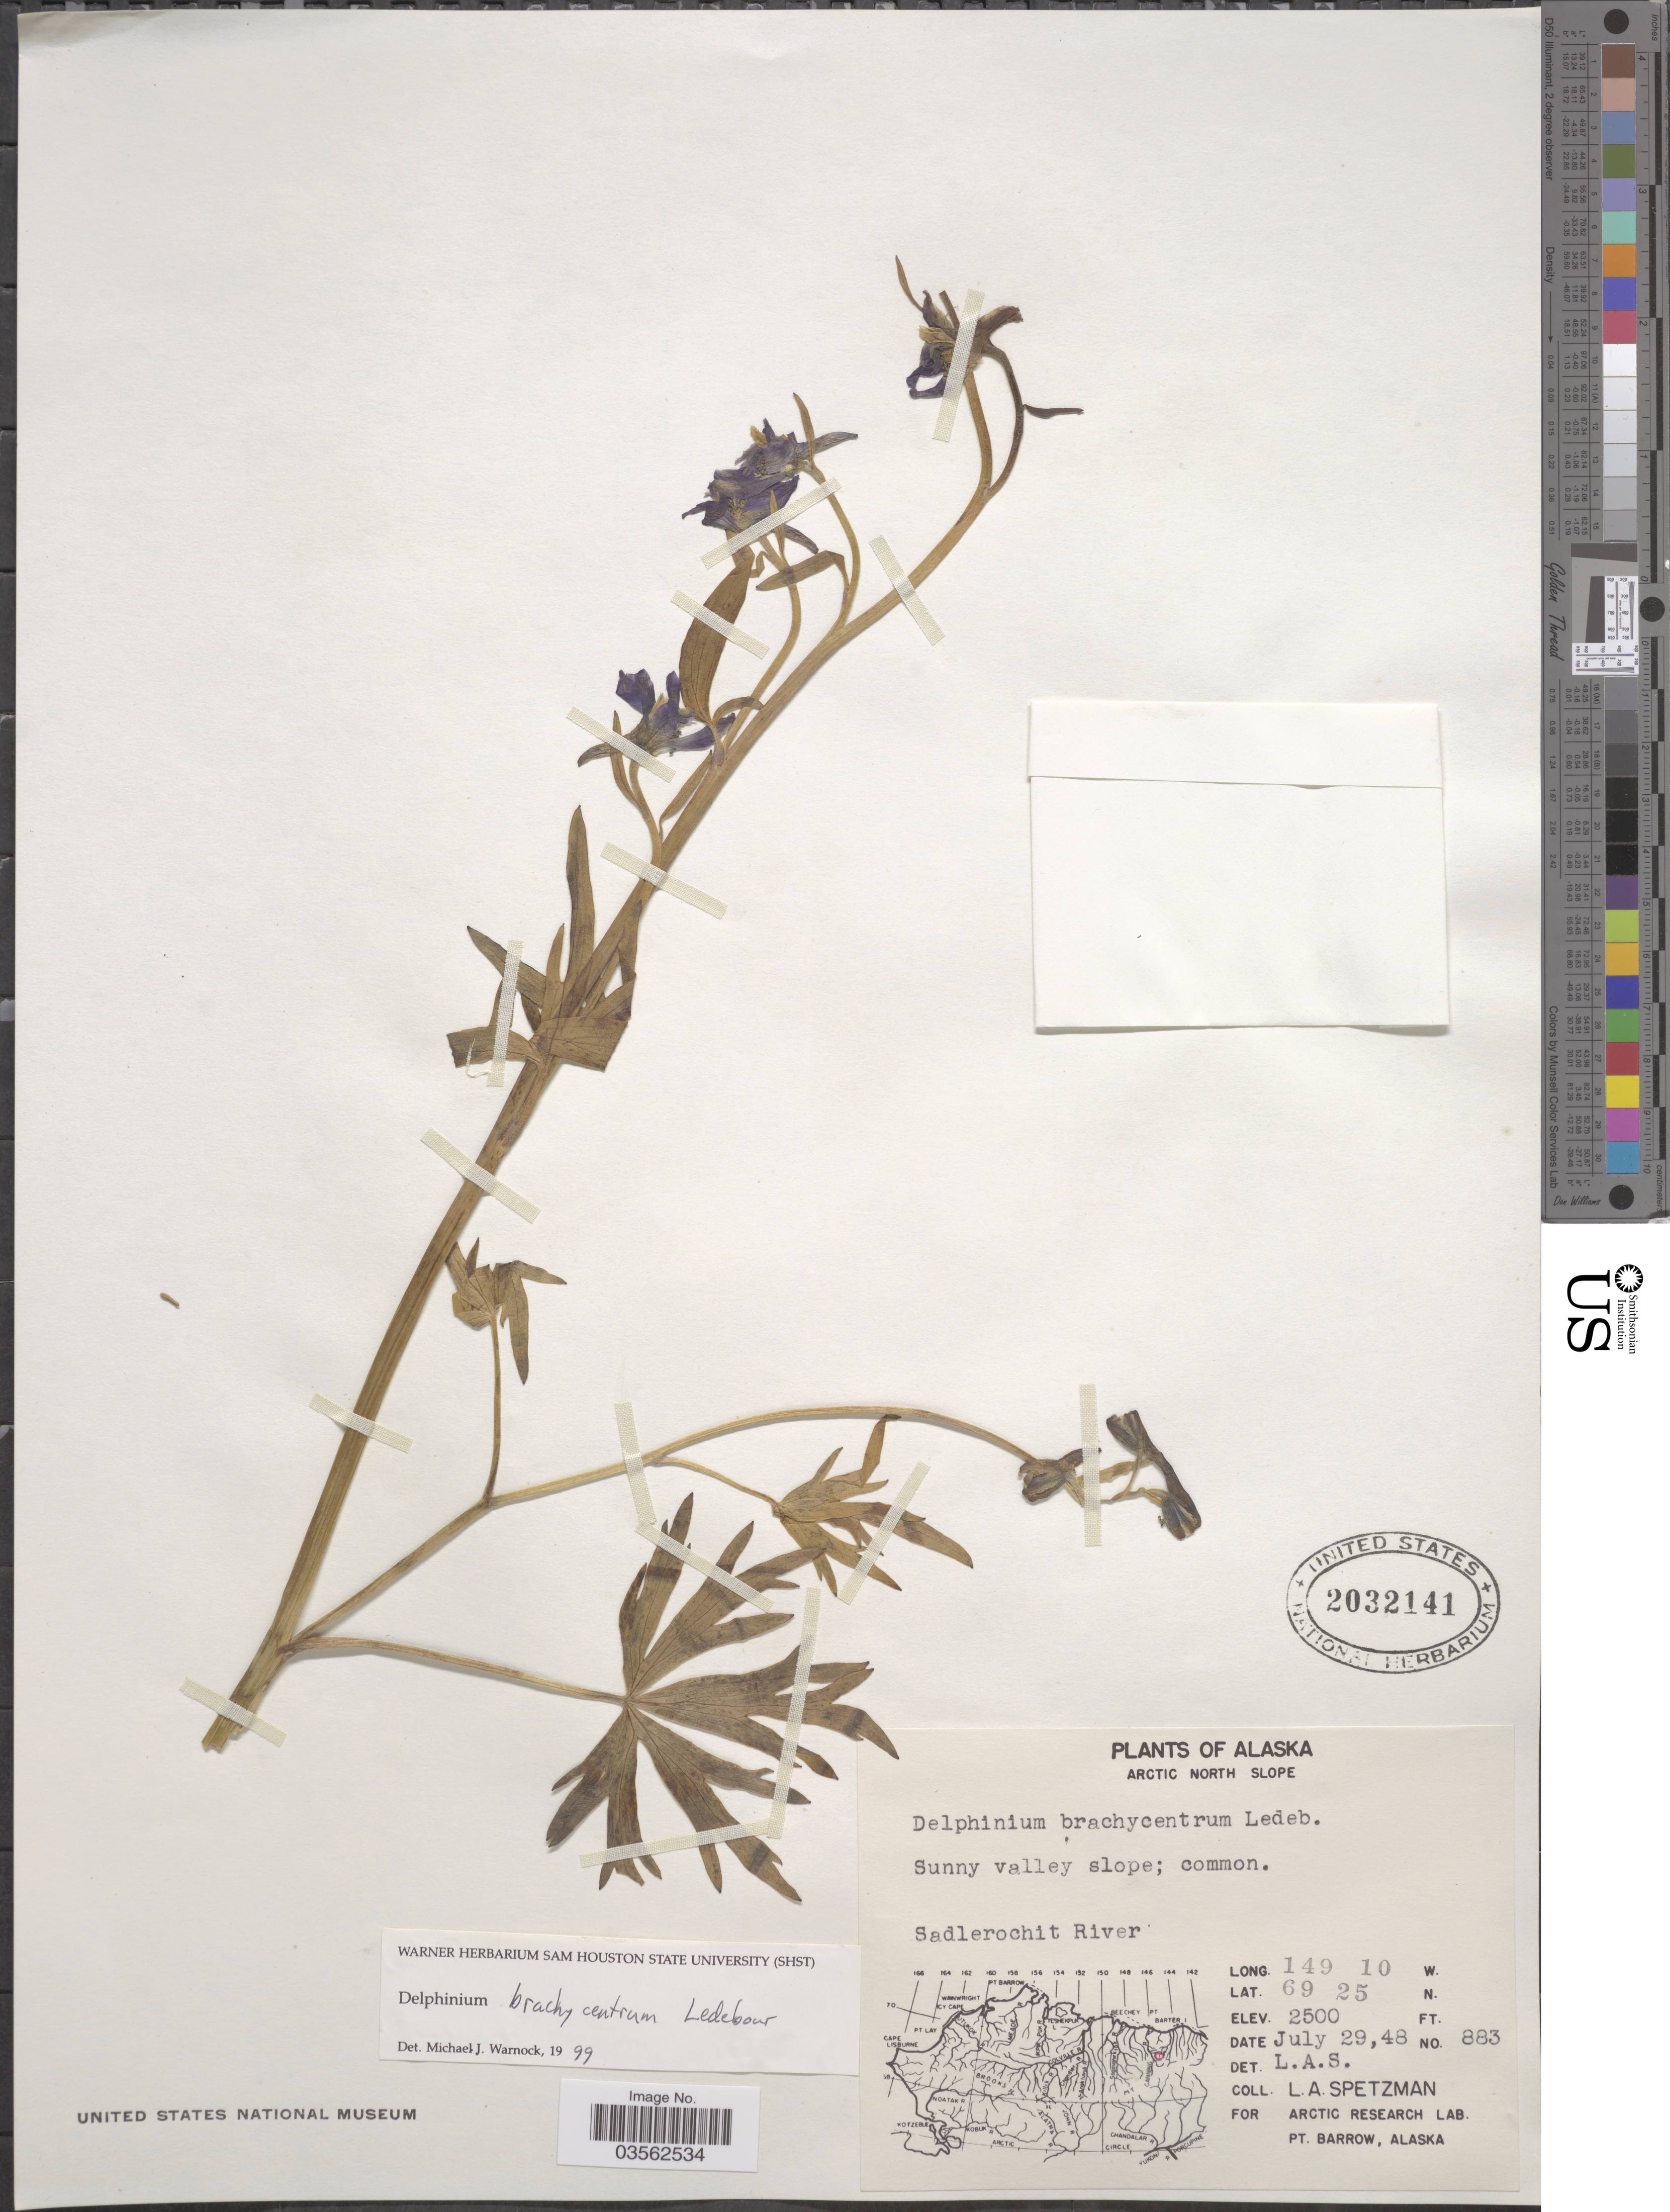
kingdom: Plantae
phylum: Tracheophyta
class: Magnoliopsida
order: Ranunculales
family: Ranunculaceae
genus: Delphinium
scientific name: Delphinium brachycentrum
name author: Ledeb.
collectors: L. Spetzman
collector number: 883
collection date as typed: Transcribed d/m/y: 29/7/48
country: United States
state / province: Alaska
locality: Arctic North Slope. Sadlerochit River.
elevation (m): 762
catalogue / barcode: US 2032141